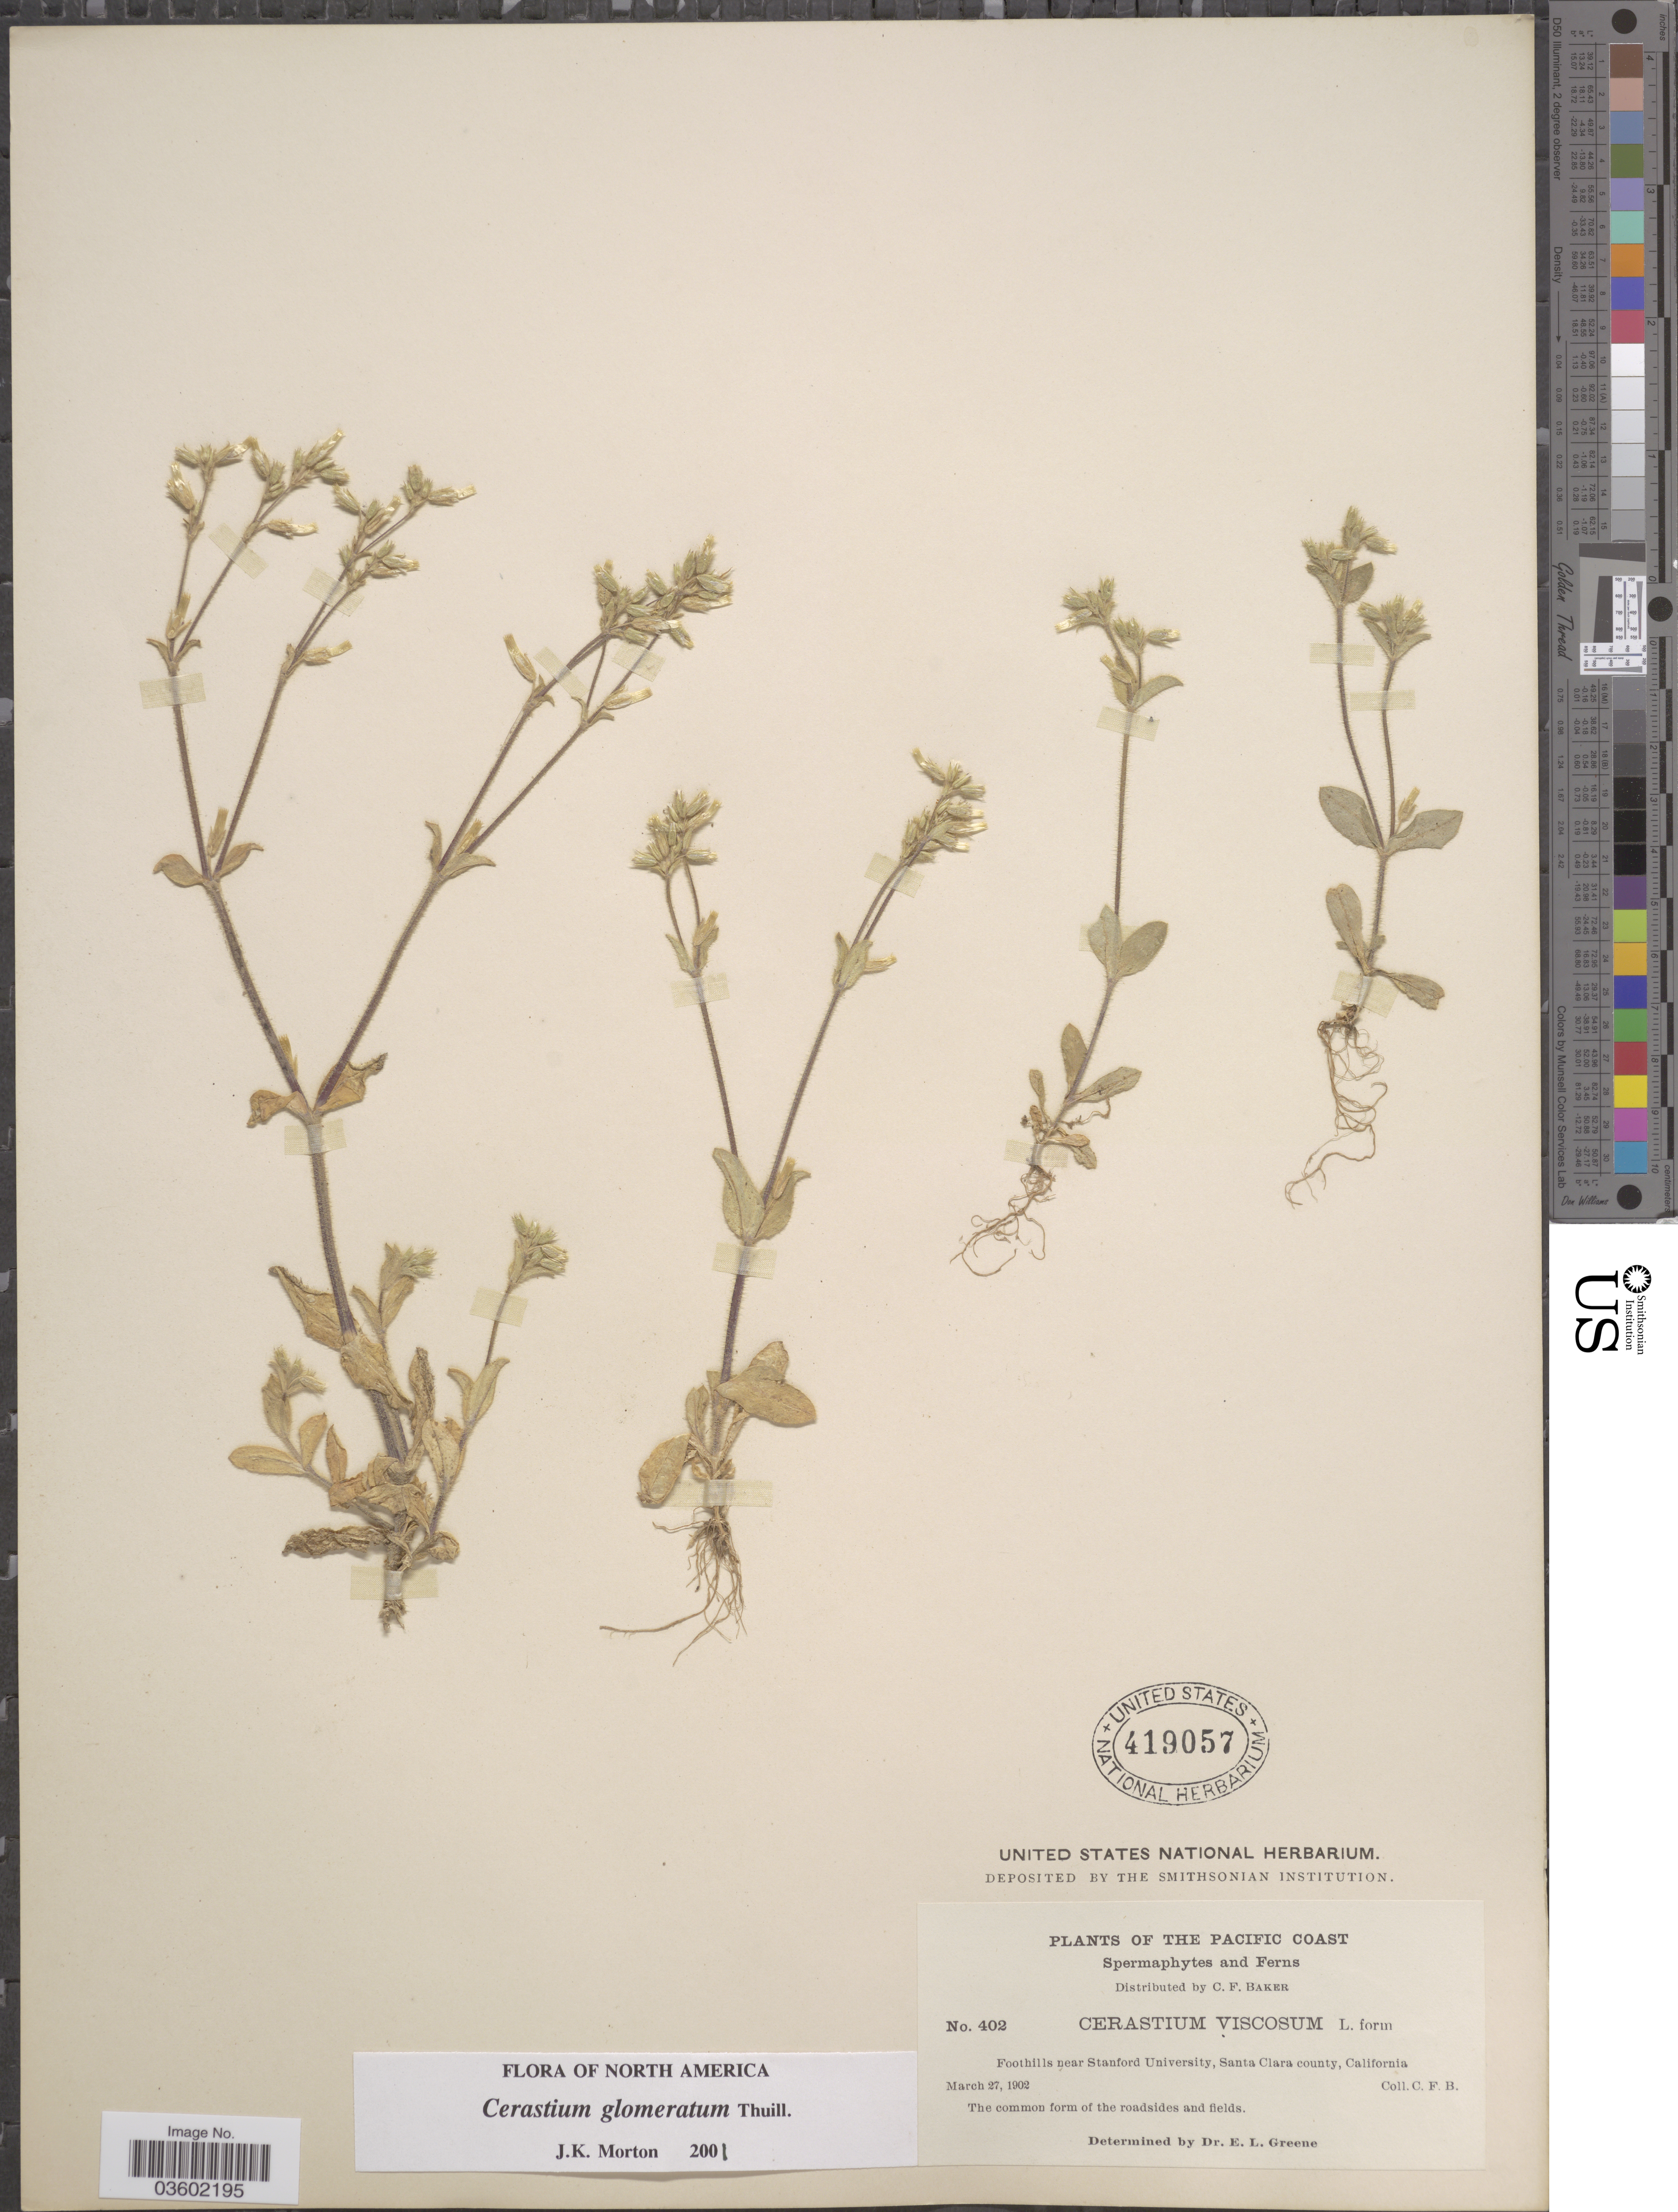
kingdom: Plantae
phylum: Tracheophyta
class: Magnoliopsida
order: Caryophyllales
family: Caryophyllaceae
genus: Cerastium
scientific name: Cerastium viscosum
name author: L.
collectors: C. F. Baker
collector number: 402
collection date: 1902-03-27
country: United States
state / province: California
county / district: Santa Clara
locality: Pacific Coast. Foothills near Stanford University, Santa Clara county.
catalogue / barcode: US 419057